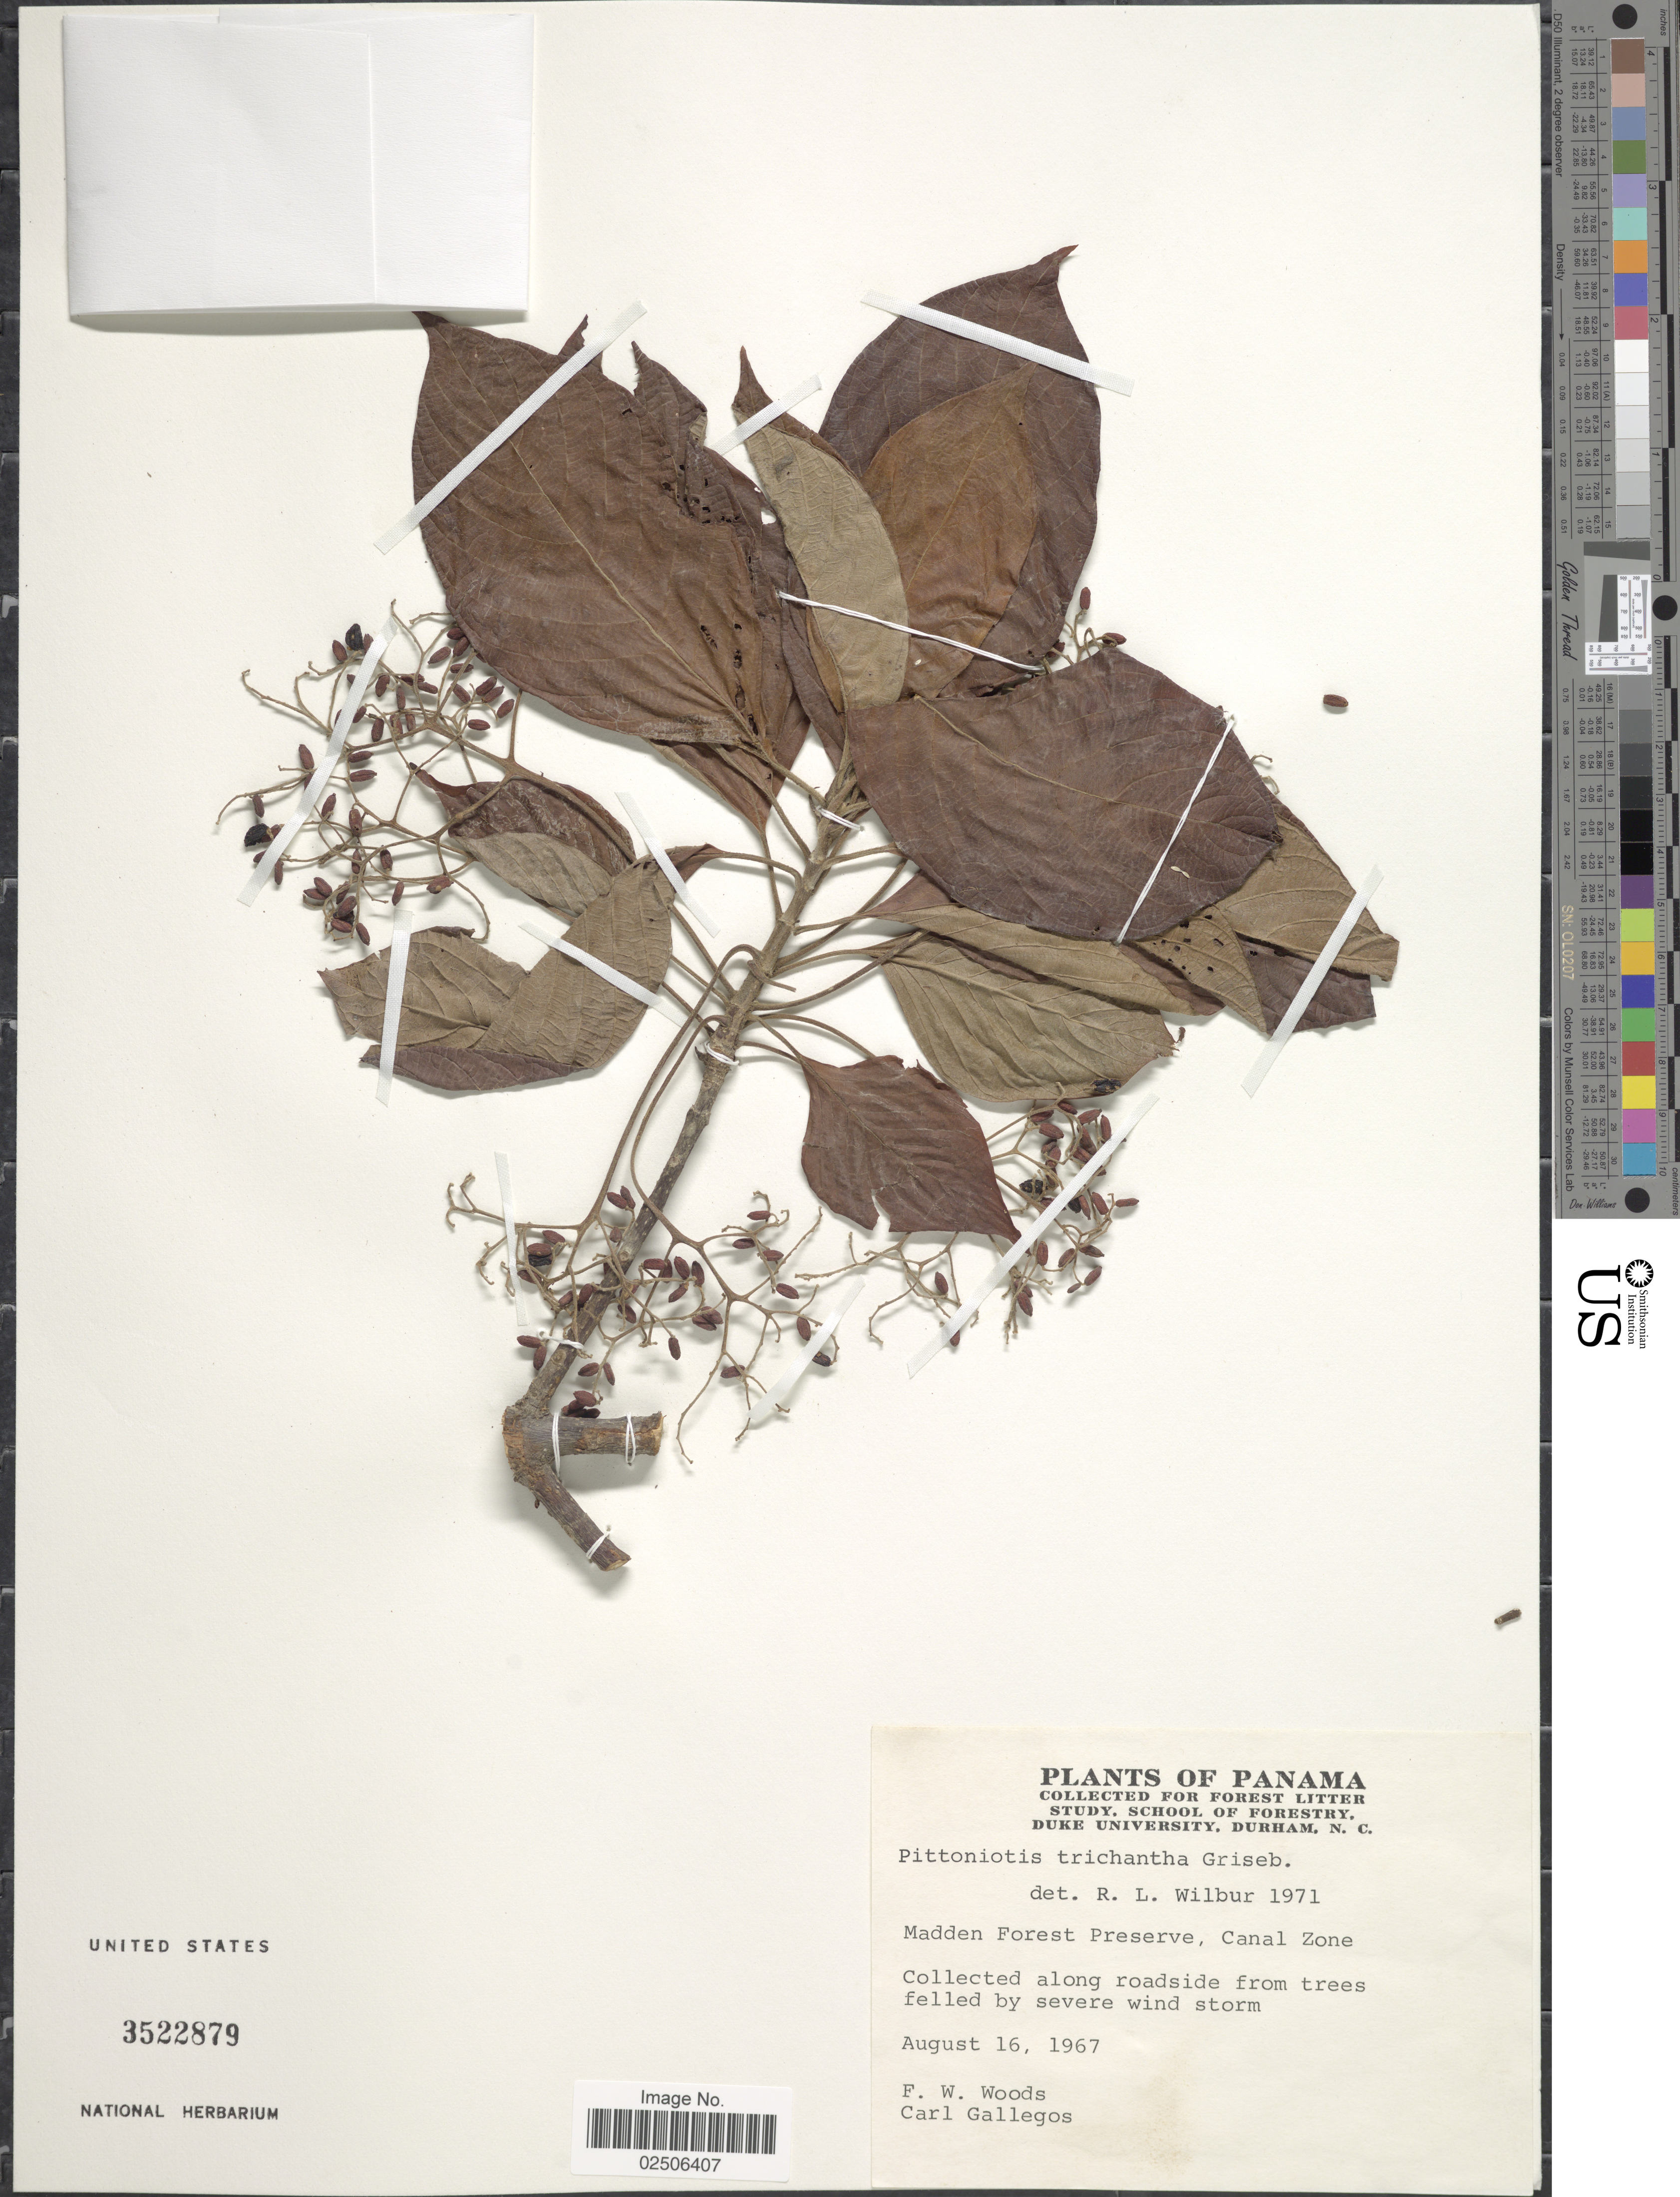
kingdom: Plantae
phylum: Tracheophyta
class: Magnoliopsida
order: Gentianales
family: Rubiaceae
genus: Pittoniotis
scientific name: Pittoniotis trichantha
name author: Griseb.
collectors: F. W. Woods & C. Gallegos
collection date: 1967-08-16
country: Panama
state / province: Colón / Panamá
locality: Madden Forest Preserve, Canal Zone, along roadside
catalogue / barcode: US 3522879